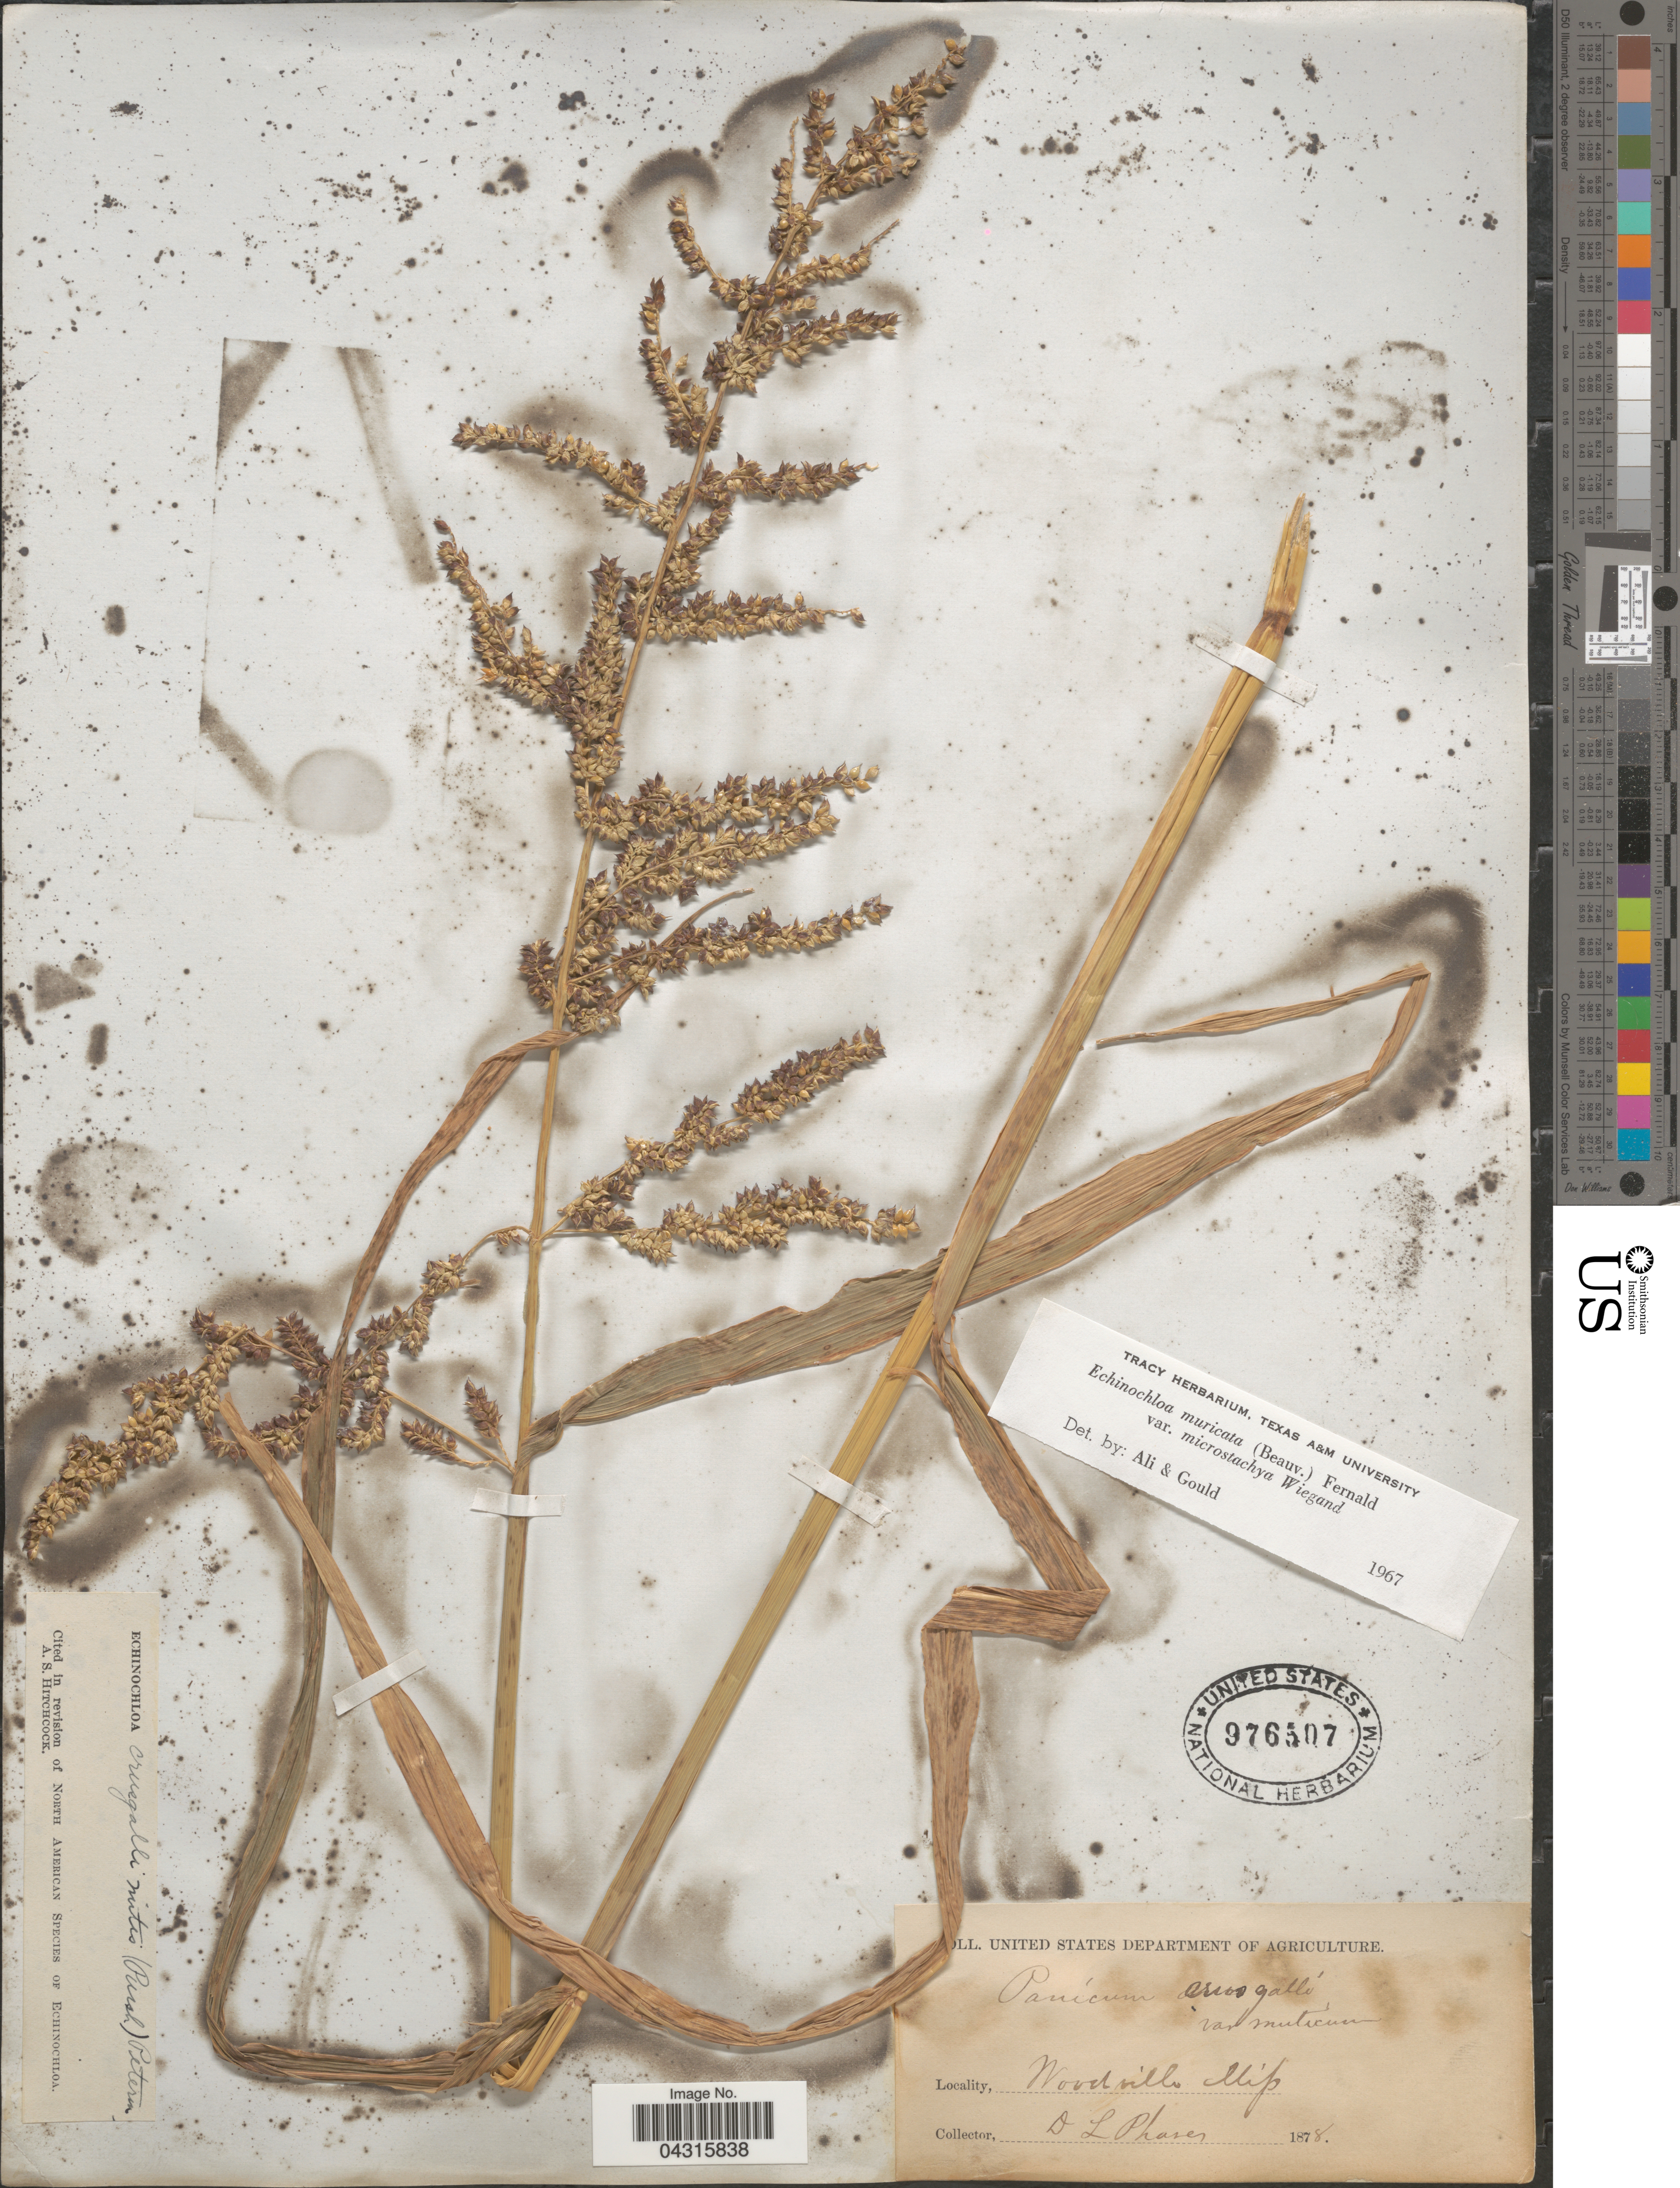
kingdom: Plantae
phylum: Tracheophyta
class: Liliopsida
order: Poales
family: Poaceae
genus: Echinochloa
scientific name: Echinochloa muricata var. microstachya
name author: Wiegand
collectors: D. Phares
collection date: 1878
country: United States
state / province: Mississippi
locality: Woodville.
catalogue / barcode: US 976507